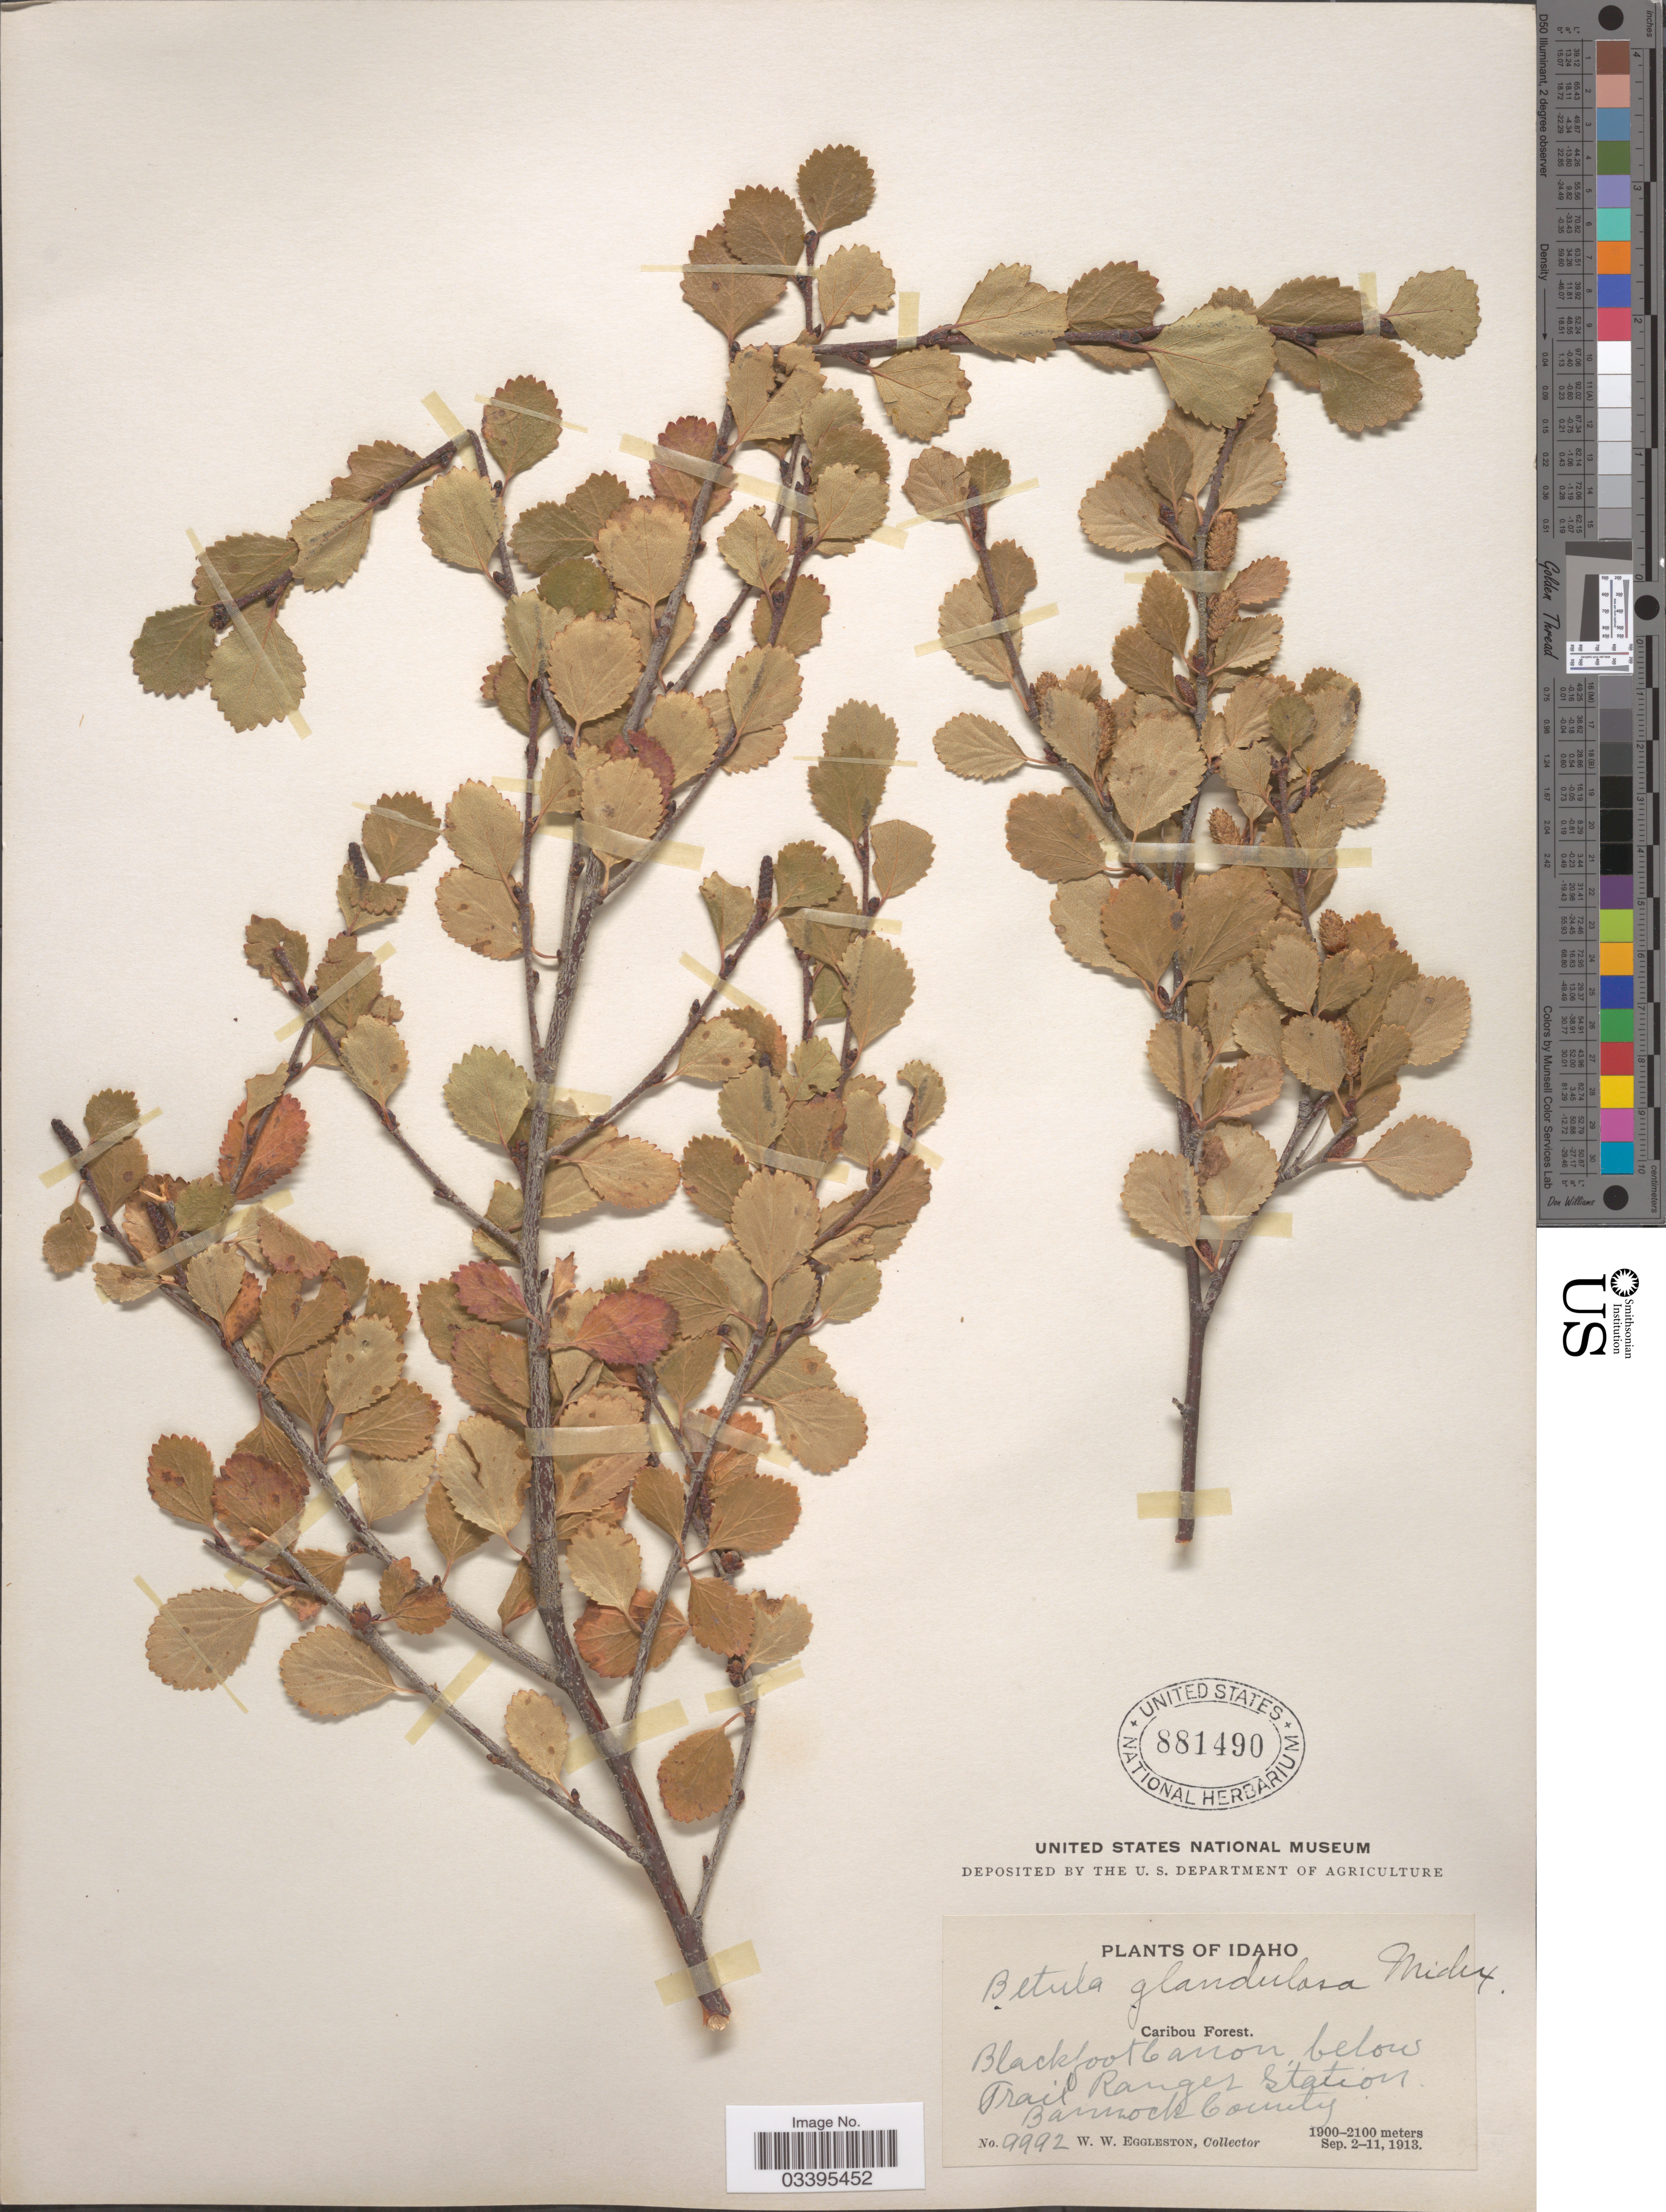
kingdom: Plantae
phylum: Tracheophyta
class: Magnoliopsida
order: Fagales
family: Betulaceae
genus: Betula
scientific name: Betula glandulosa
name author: Michx.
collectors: W. W. Eggleston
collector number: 9992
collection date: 1913-09-02/1913-09-11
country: United States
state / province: Idaho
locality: Caribou Forest. Blackfoot Canon, below Trail Ranger Station. Bannock County.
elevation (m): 1900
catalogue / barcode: US 881490